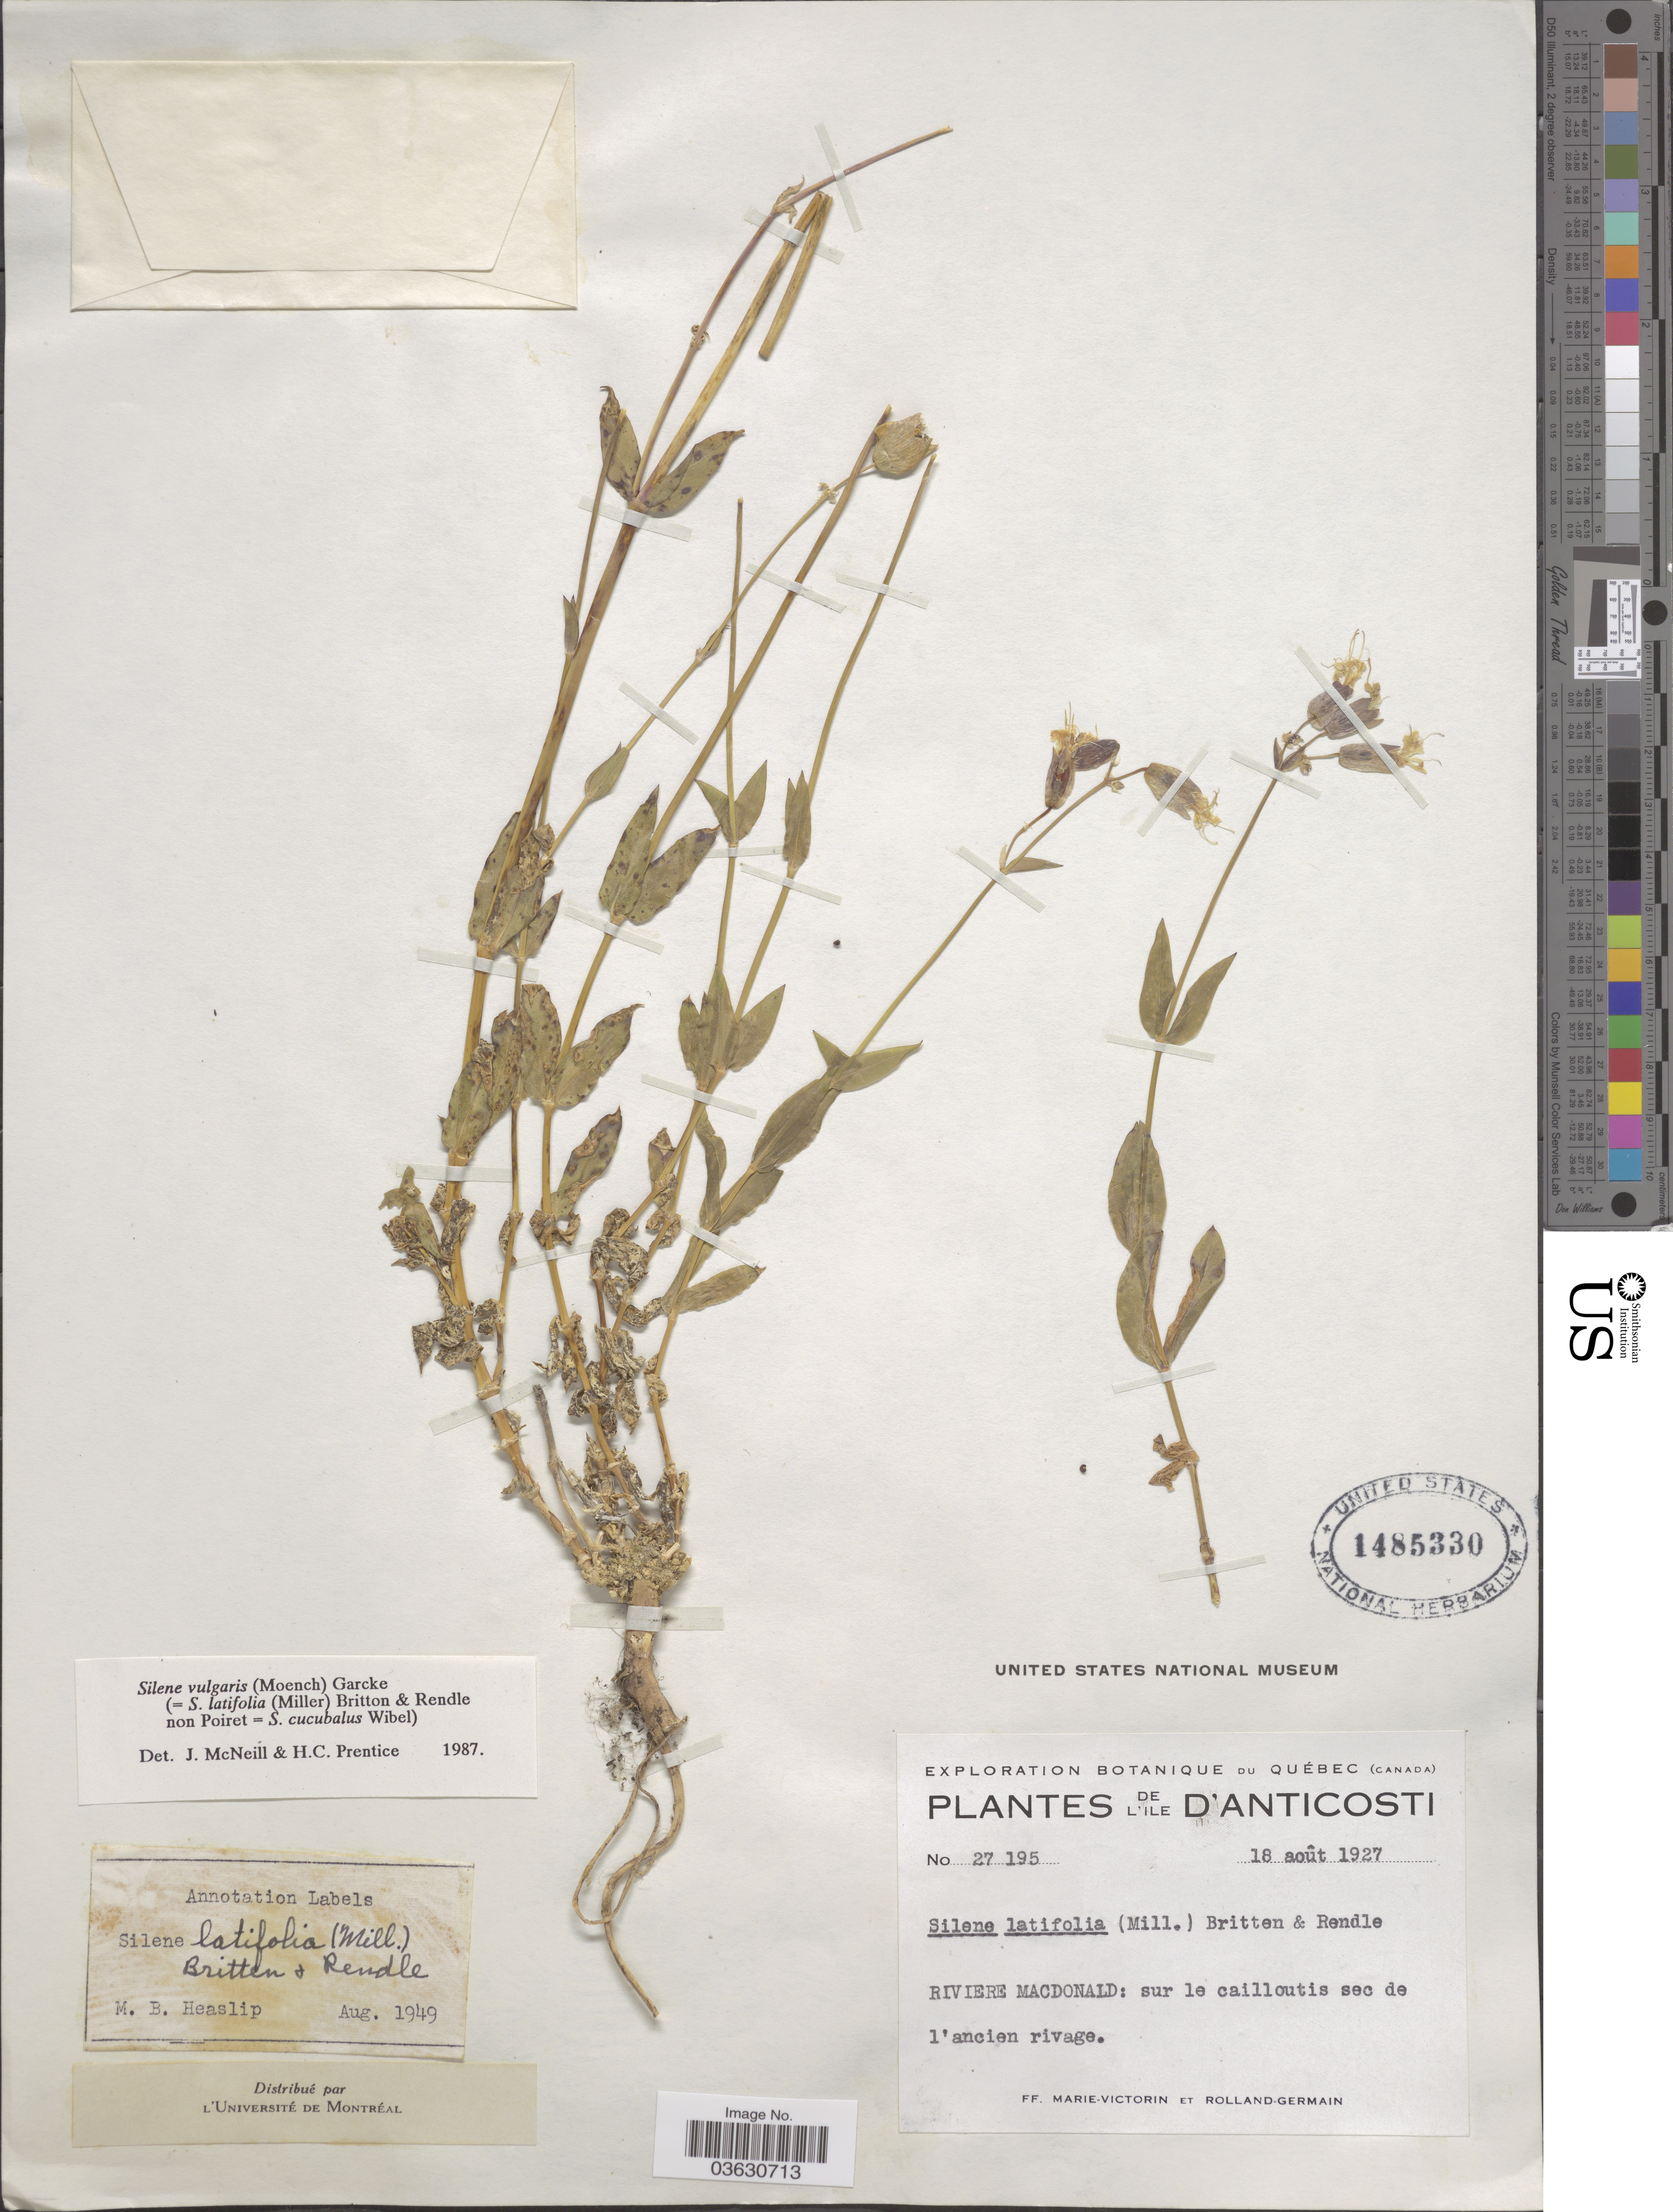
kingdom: Plantae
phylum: Tracheophyta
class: Magnoliopsida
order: Caryophyllales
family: Caryophyllaceae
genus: Silene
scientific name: Silene cucubalus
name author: L.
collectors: F. Marie-Victorin & Rolland-Germain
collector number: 27195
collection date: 1927-08-18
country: Canada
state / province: Quebec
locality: L'ile d'Anticosti. Riviere Macdonald.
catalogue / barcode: US 1485330